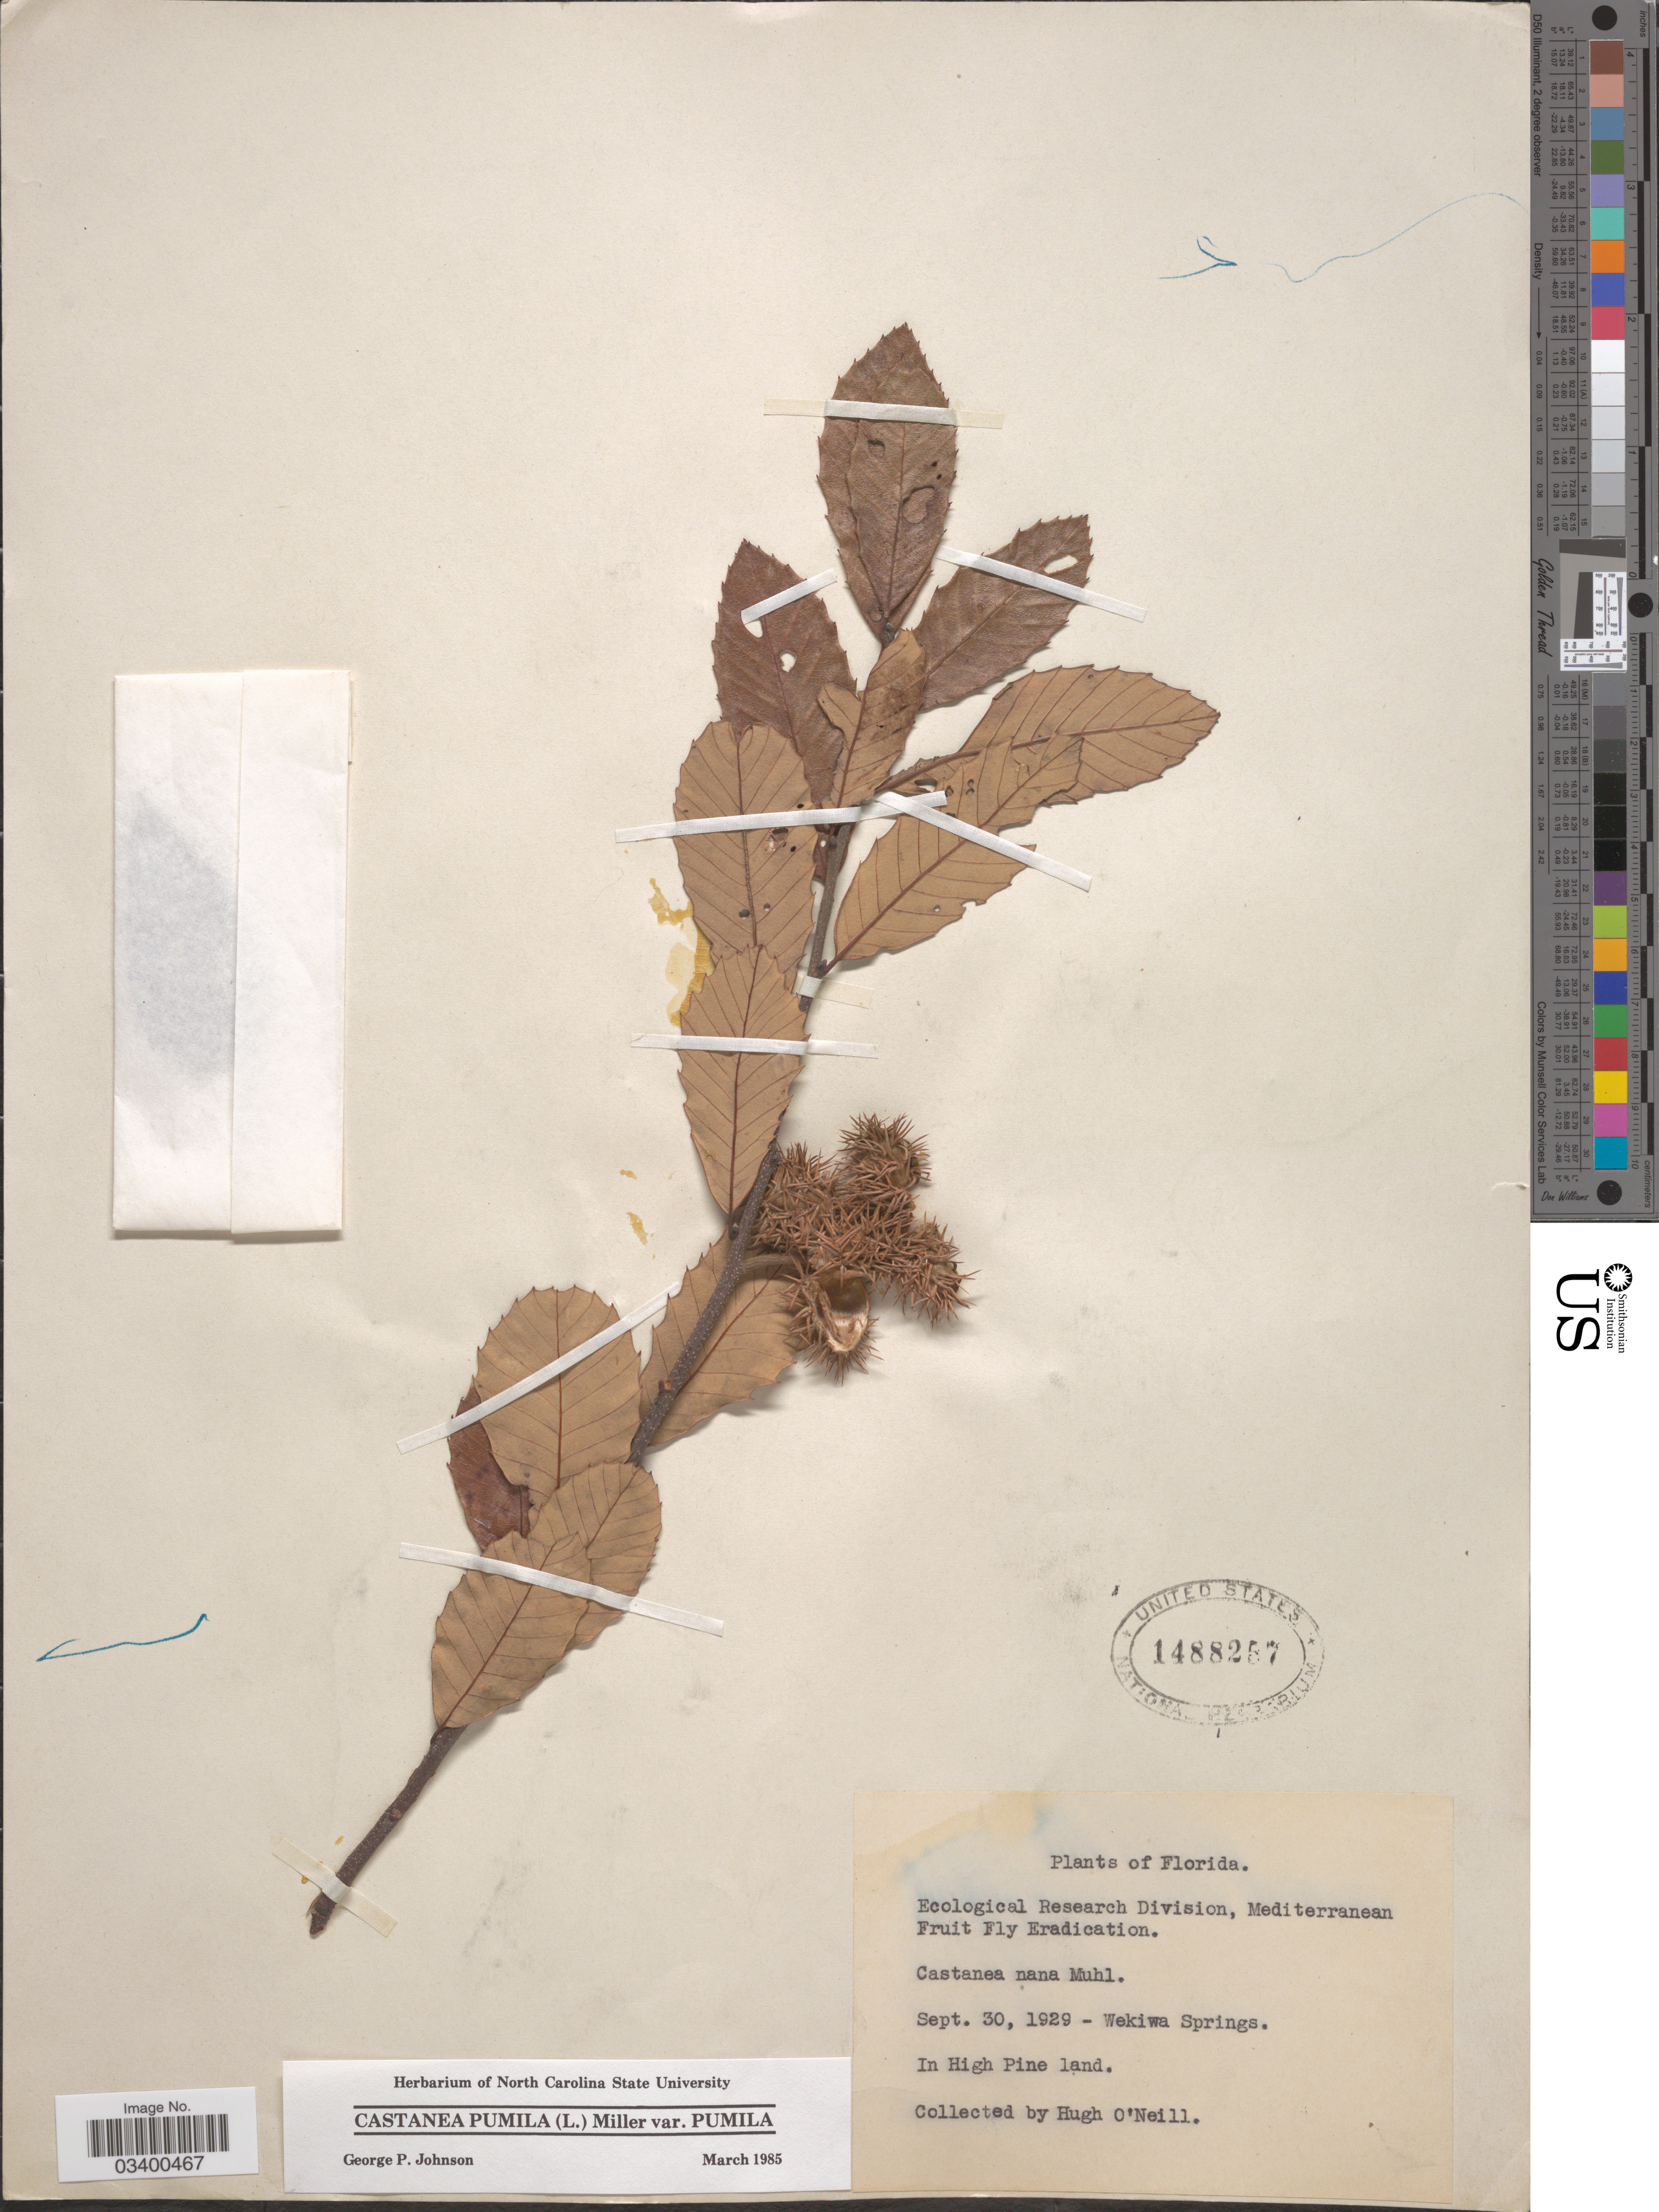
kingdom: Plantae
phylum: Tracheophyta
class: Magnoliopsida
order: Fagales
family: Fagaceae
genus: Castanea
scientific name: Castanea pumila var. pumila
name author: (L.) Mill.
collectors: H. O'Neill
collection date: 1929-09-30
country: United States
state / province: Florida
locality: Wekiwa Springs. In High Pine land.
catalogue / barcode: US 1488257